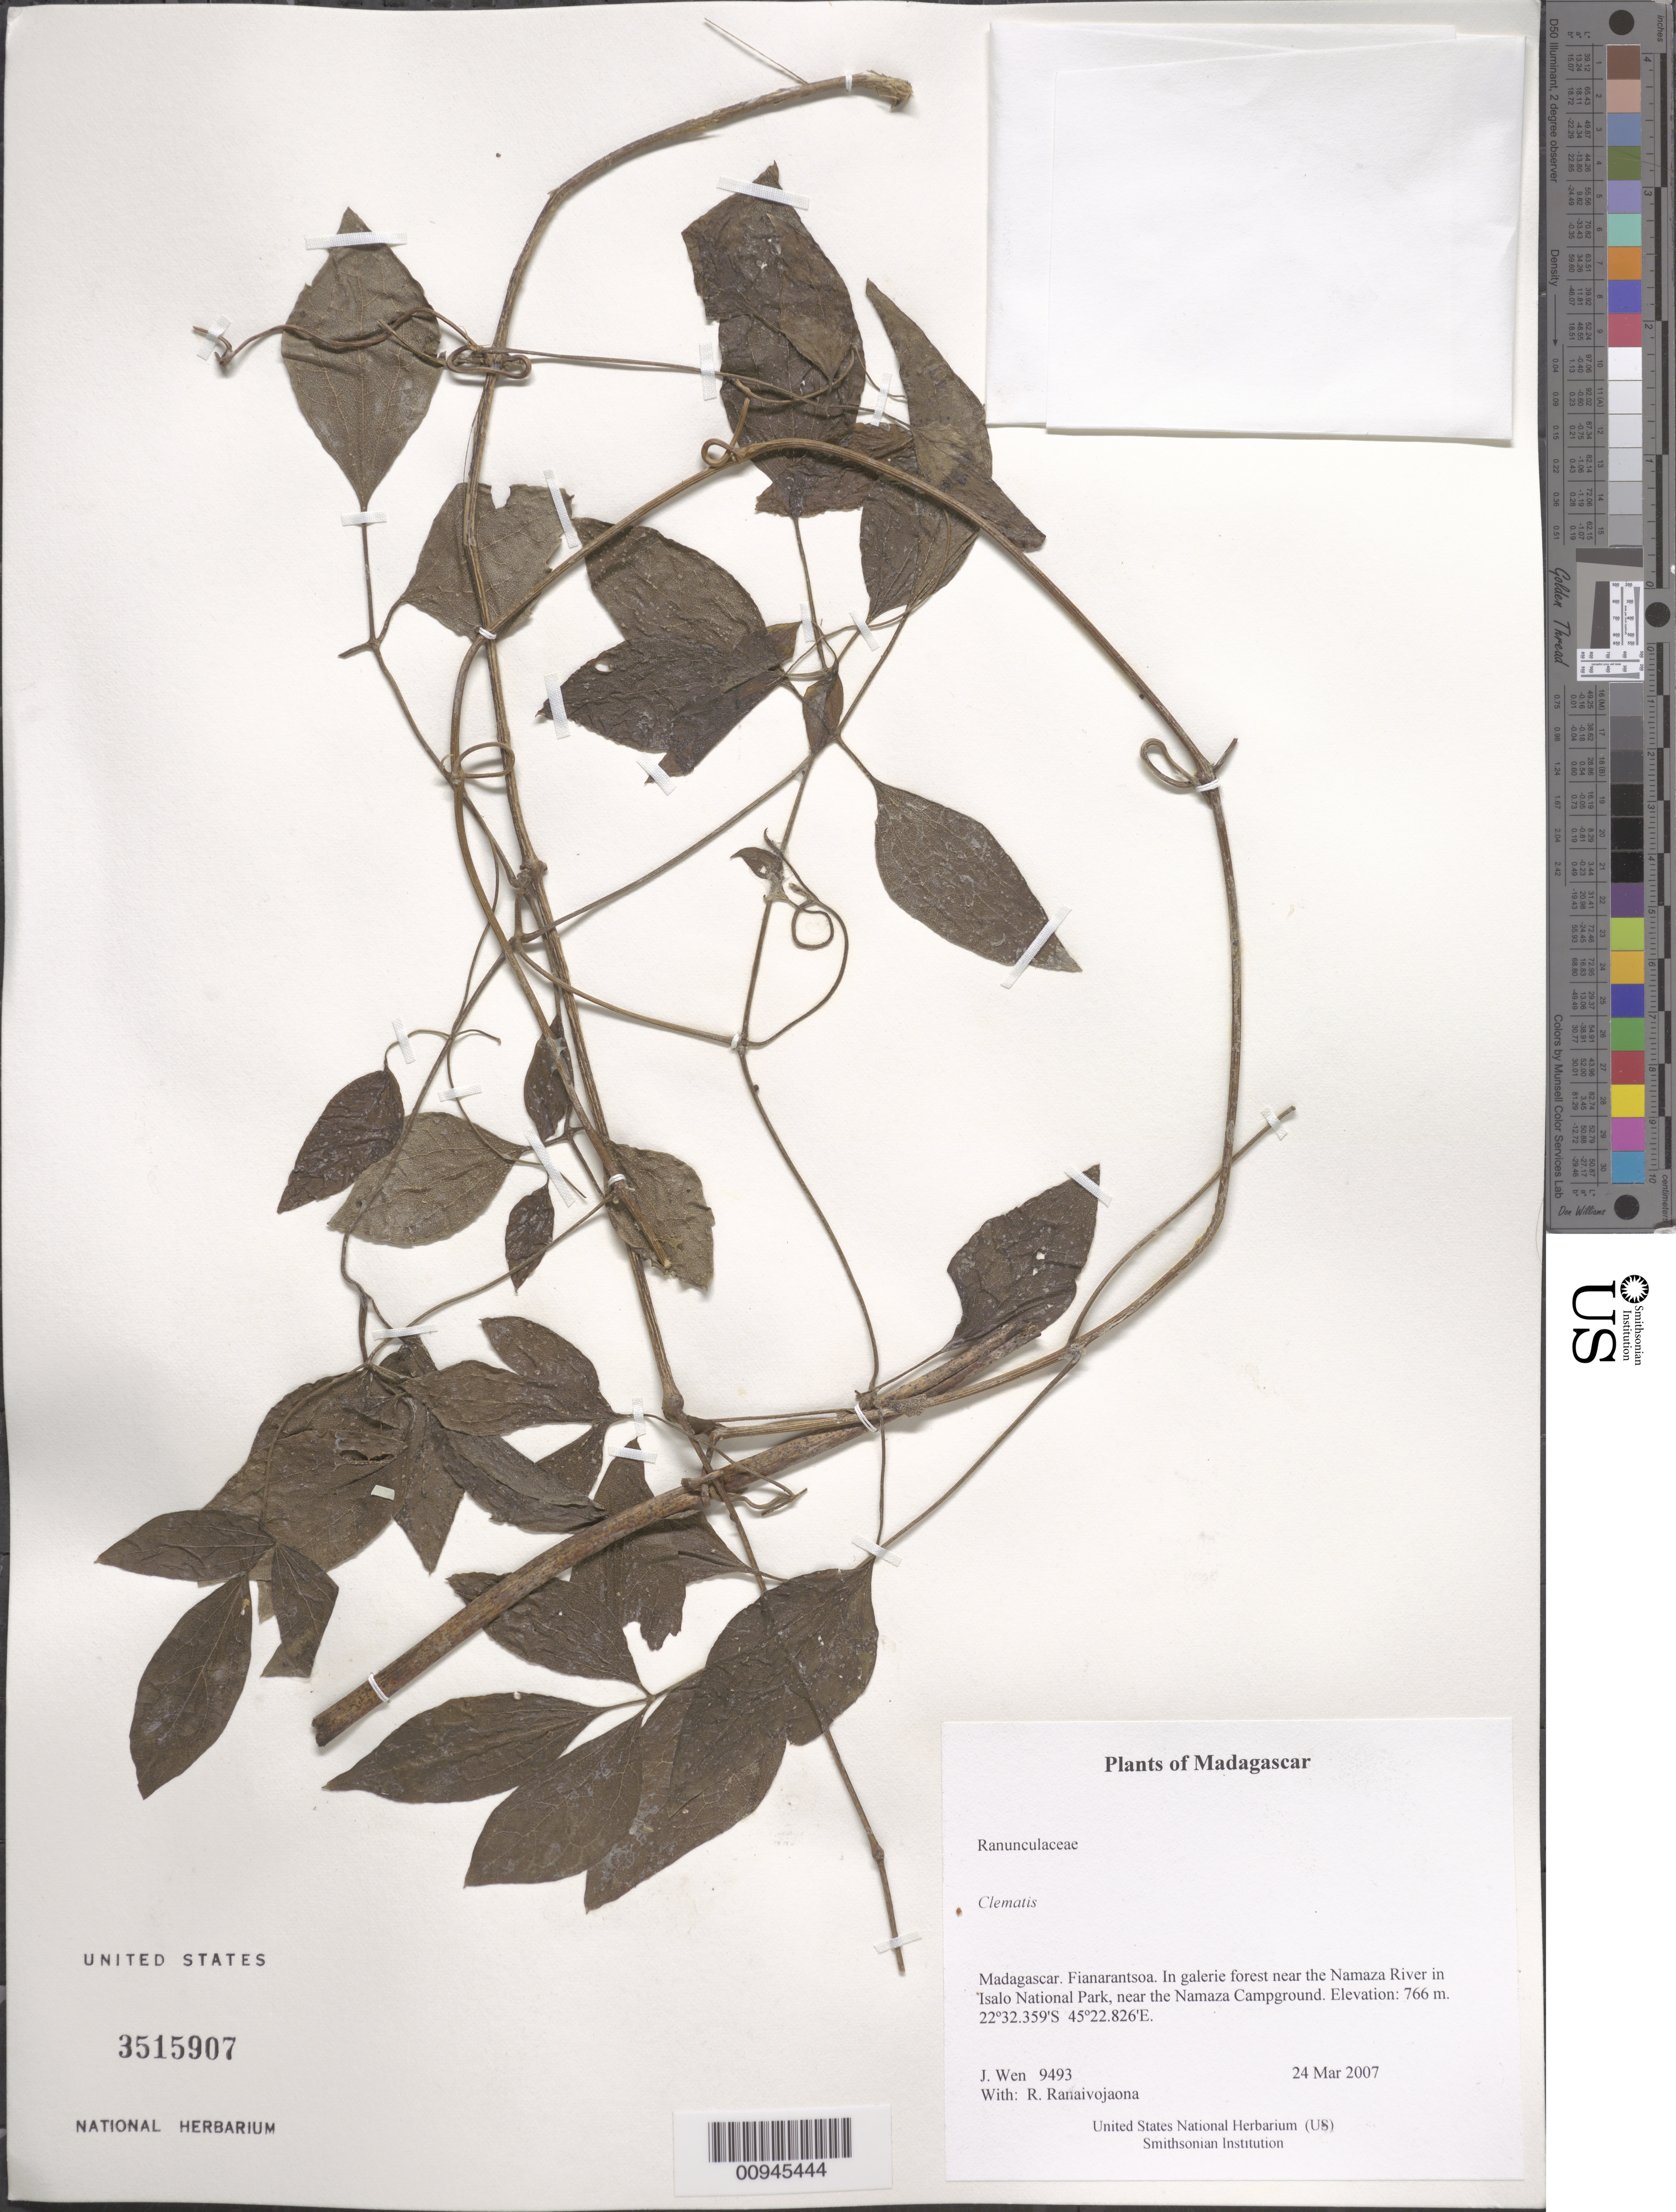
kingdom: Plantae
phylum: Tracheophyta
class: Magnoliopsida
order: Ranunculales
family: Ranunculaceae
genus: Clematis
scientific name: Clematis sp.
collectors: J. Wen & R. Ranaivojaona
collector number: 9493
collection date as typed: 24 Mar 2007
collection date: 2007-03-24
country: Madagascar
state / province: Ihorombe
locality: In galerie forest near the Namaza River in Isalo National Park, near the Namaza Campground.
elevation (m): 766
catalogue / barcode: US 3515907